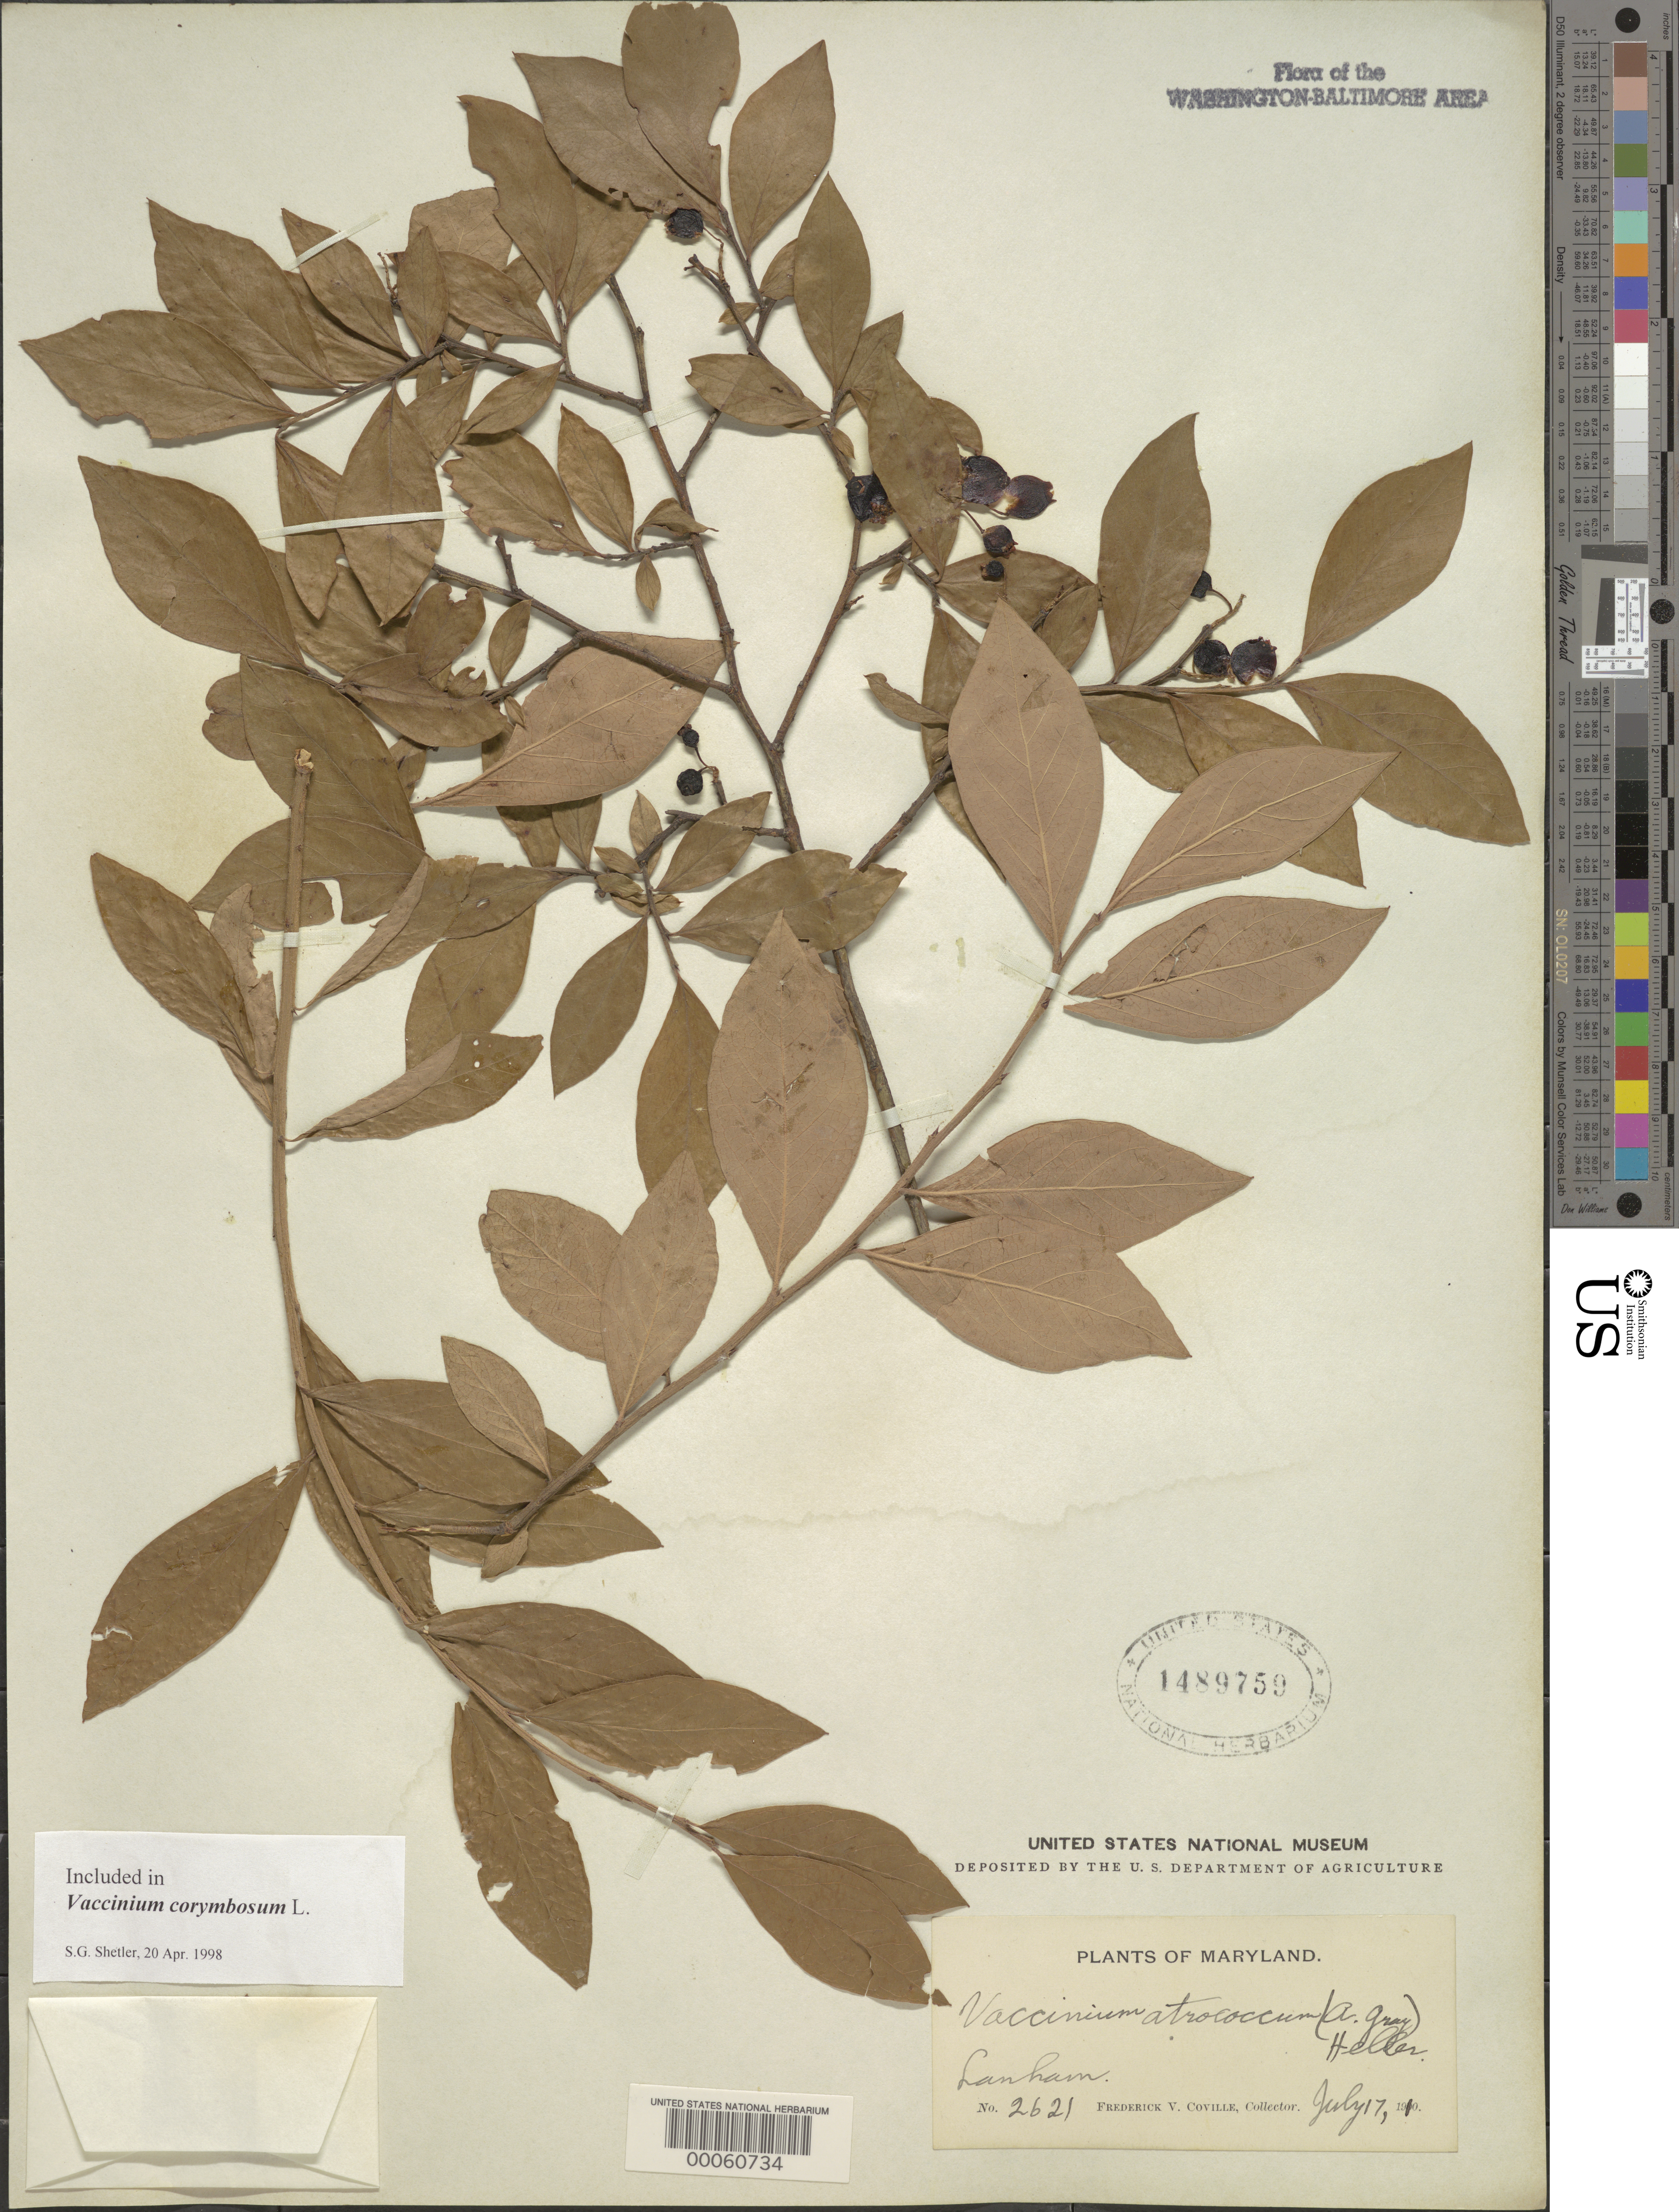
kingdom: Plantae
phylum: Tracheophyta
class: Magnoliopsida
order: Ericales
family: Ericaceae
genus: Vaccinium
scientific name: Vaccinium corymbosum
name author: L.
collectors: F. V. Coville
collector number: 2621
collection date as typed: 17 Jul 1910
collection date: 1910-07-17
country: United States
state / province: Maryland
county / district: Prince George's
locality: Lanham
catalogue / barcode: US 1489759